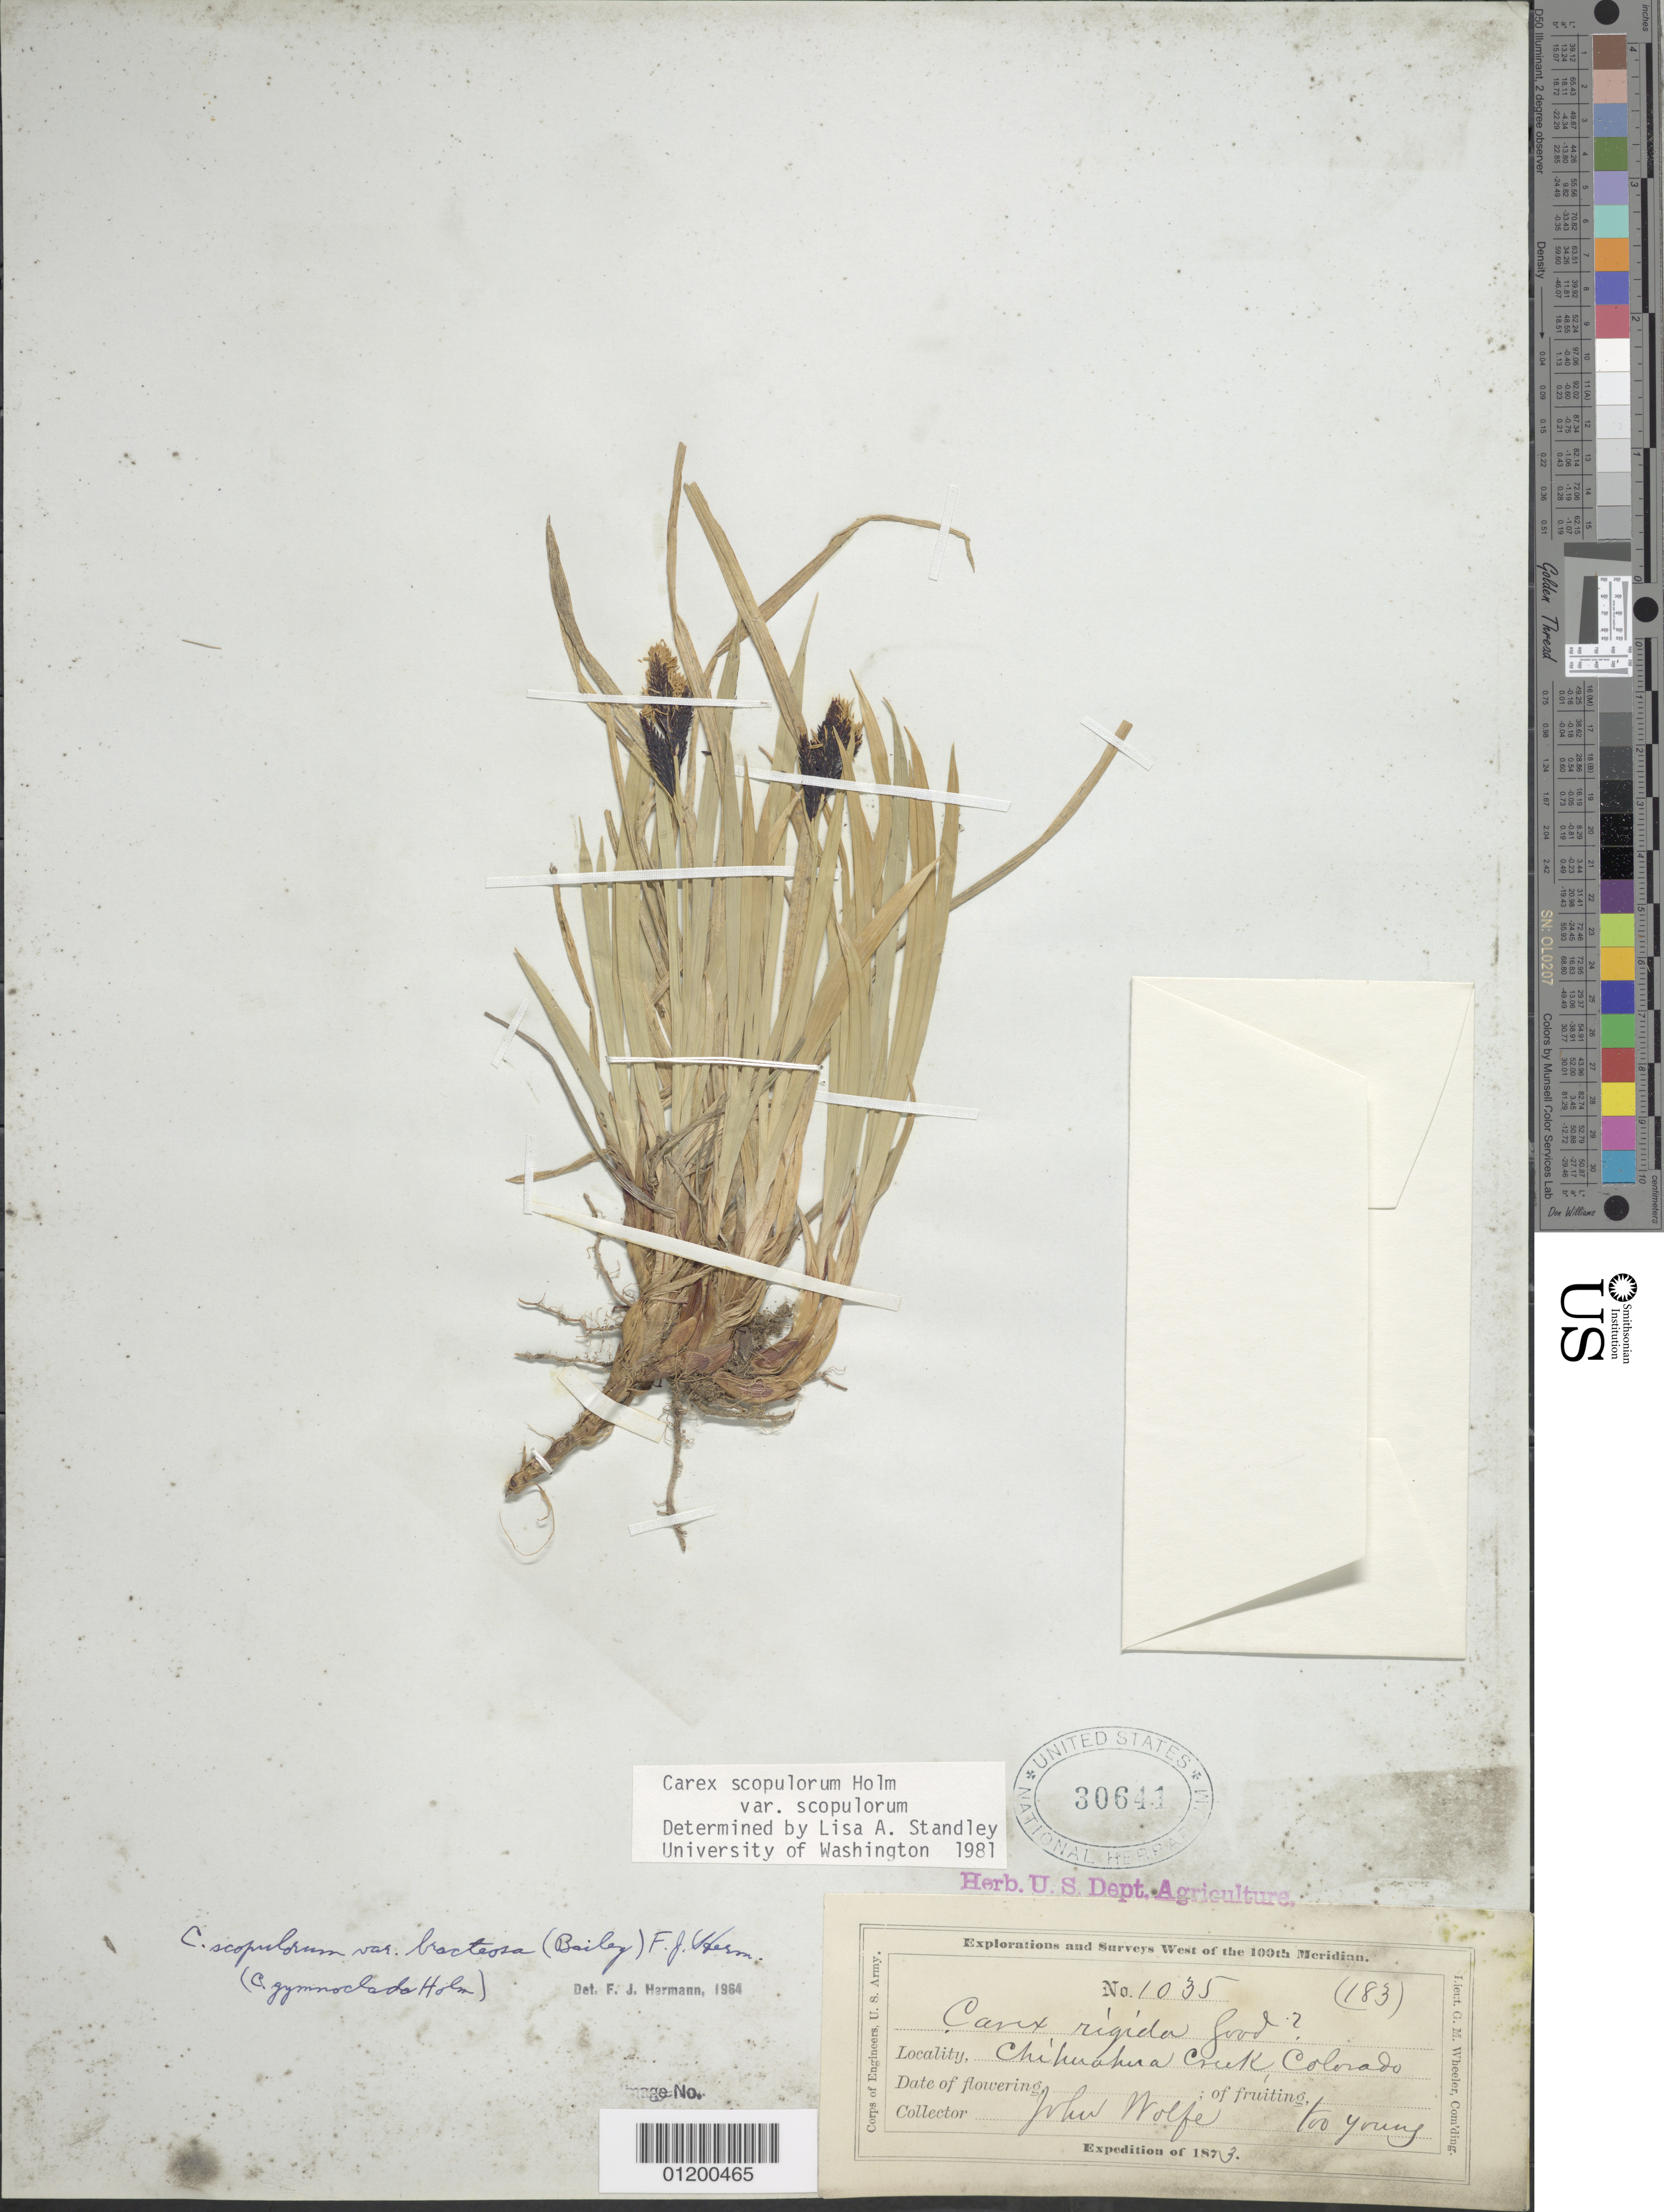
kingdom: Plantae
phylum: Tracheophyta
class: Liliopsida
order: Poales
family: Cyperaceae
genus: Carex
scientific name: Carex scopulorum var. scopulorum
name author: Holm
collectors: J. Wolf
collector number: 1035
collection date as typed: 1873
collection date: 1873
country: United States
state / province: Colorado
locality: Chihuahua Creek.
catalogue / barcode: US 30641